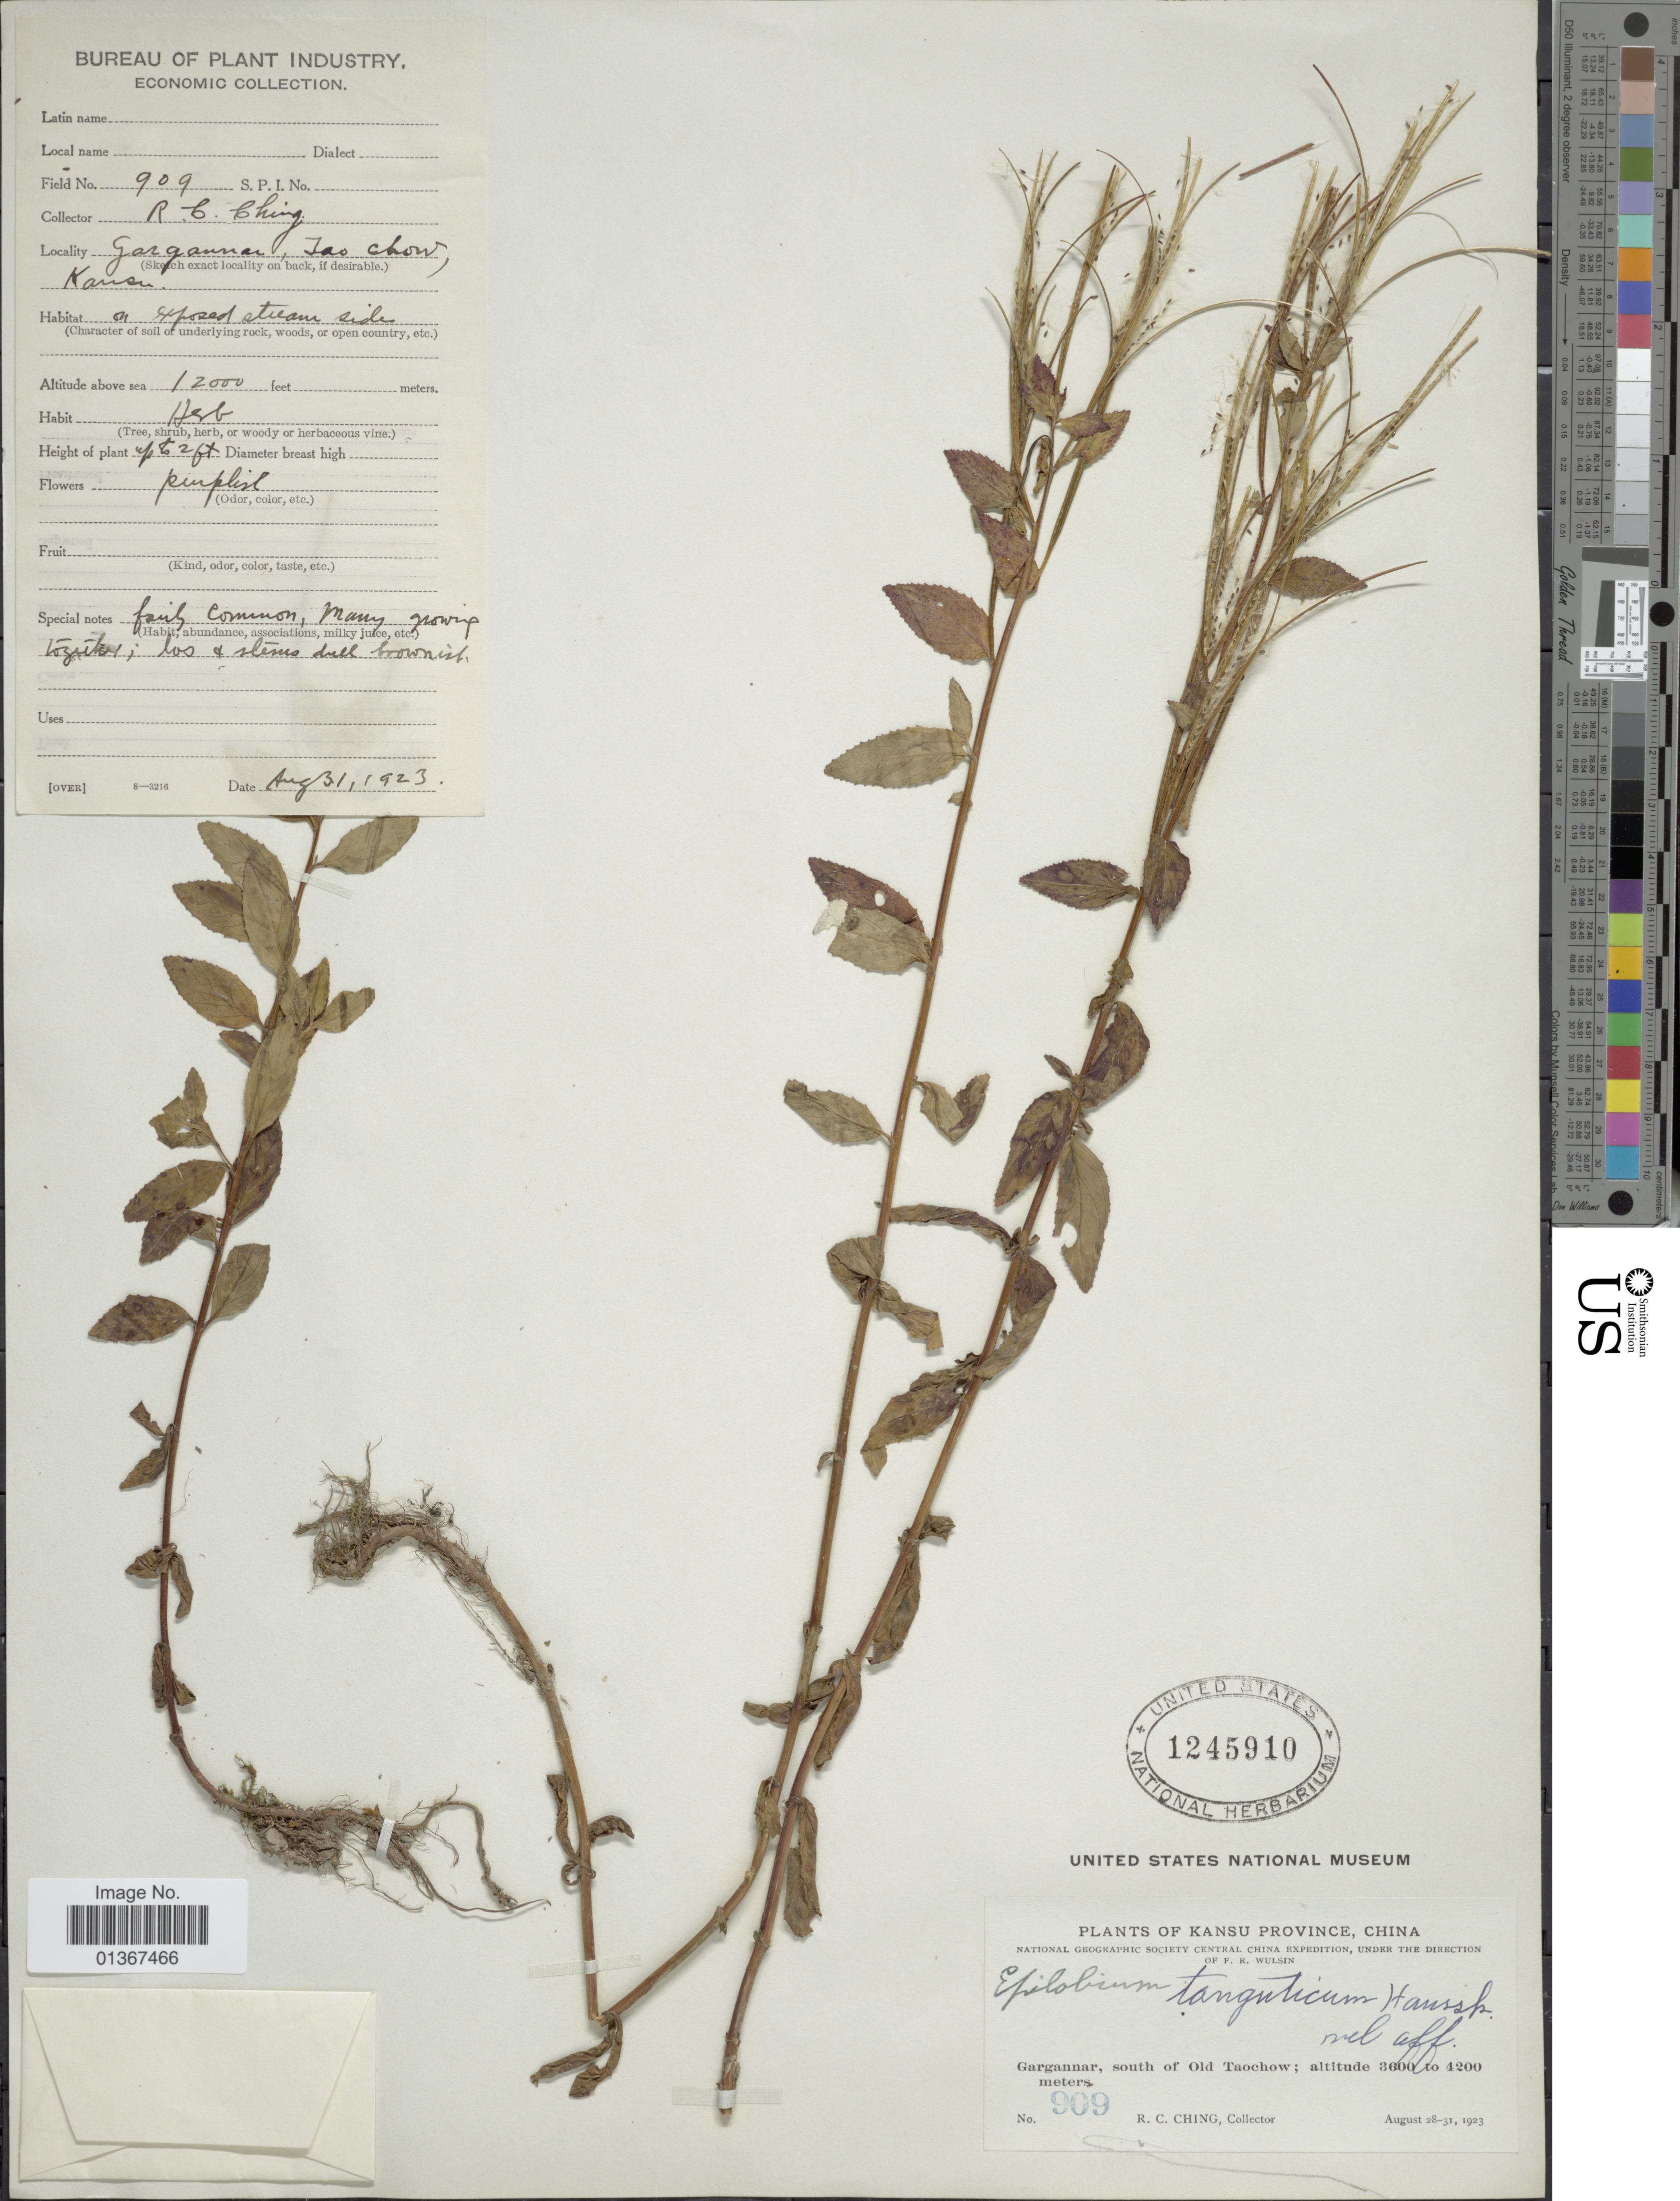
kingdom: Plantae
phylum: Tracheophyta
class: Magnoliopsida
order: Myrtales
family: Onagraceae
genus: Epilobium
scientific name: Epilobium wallichianum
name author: Hausskn.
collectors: R. C. Ching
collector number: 909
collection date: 1923-08-28/1923-08-31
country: China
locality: Kansu Province. Gargannar, south of Old Taochow.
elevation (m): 3600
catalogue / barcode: US 1245910